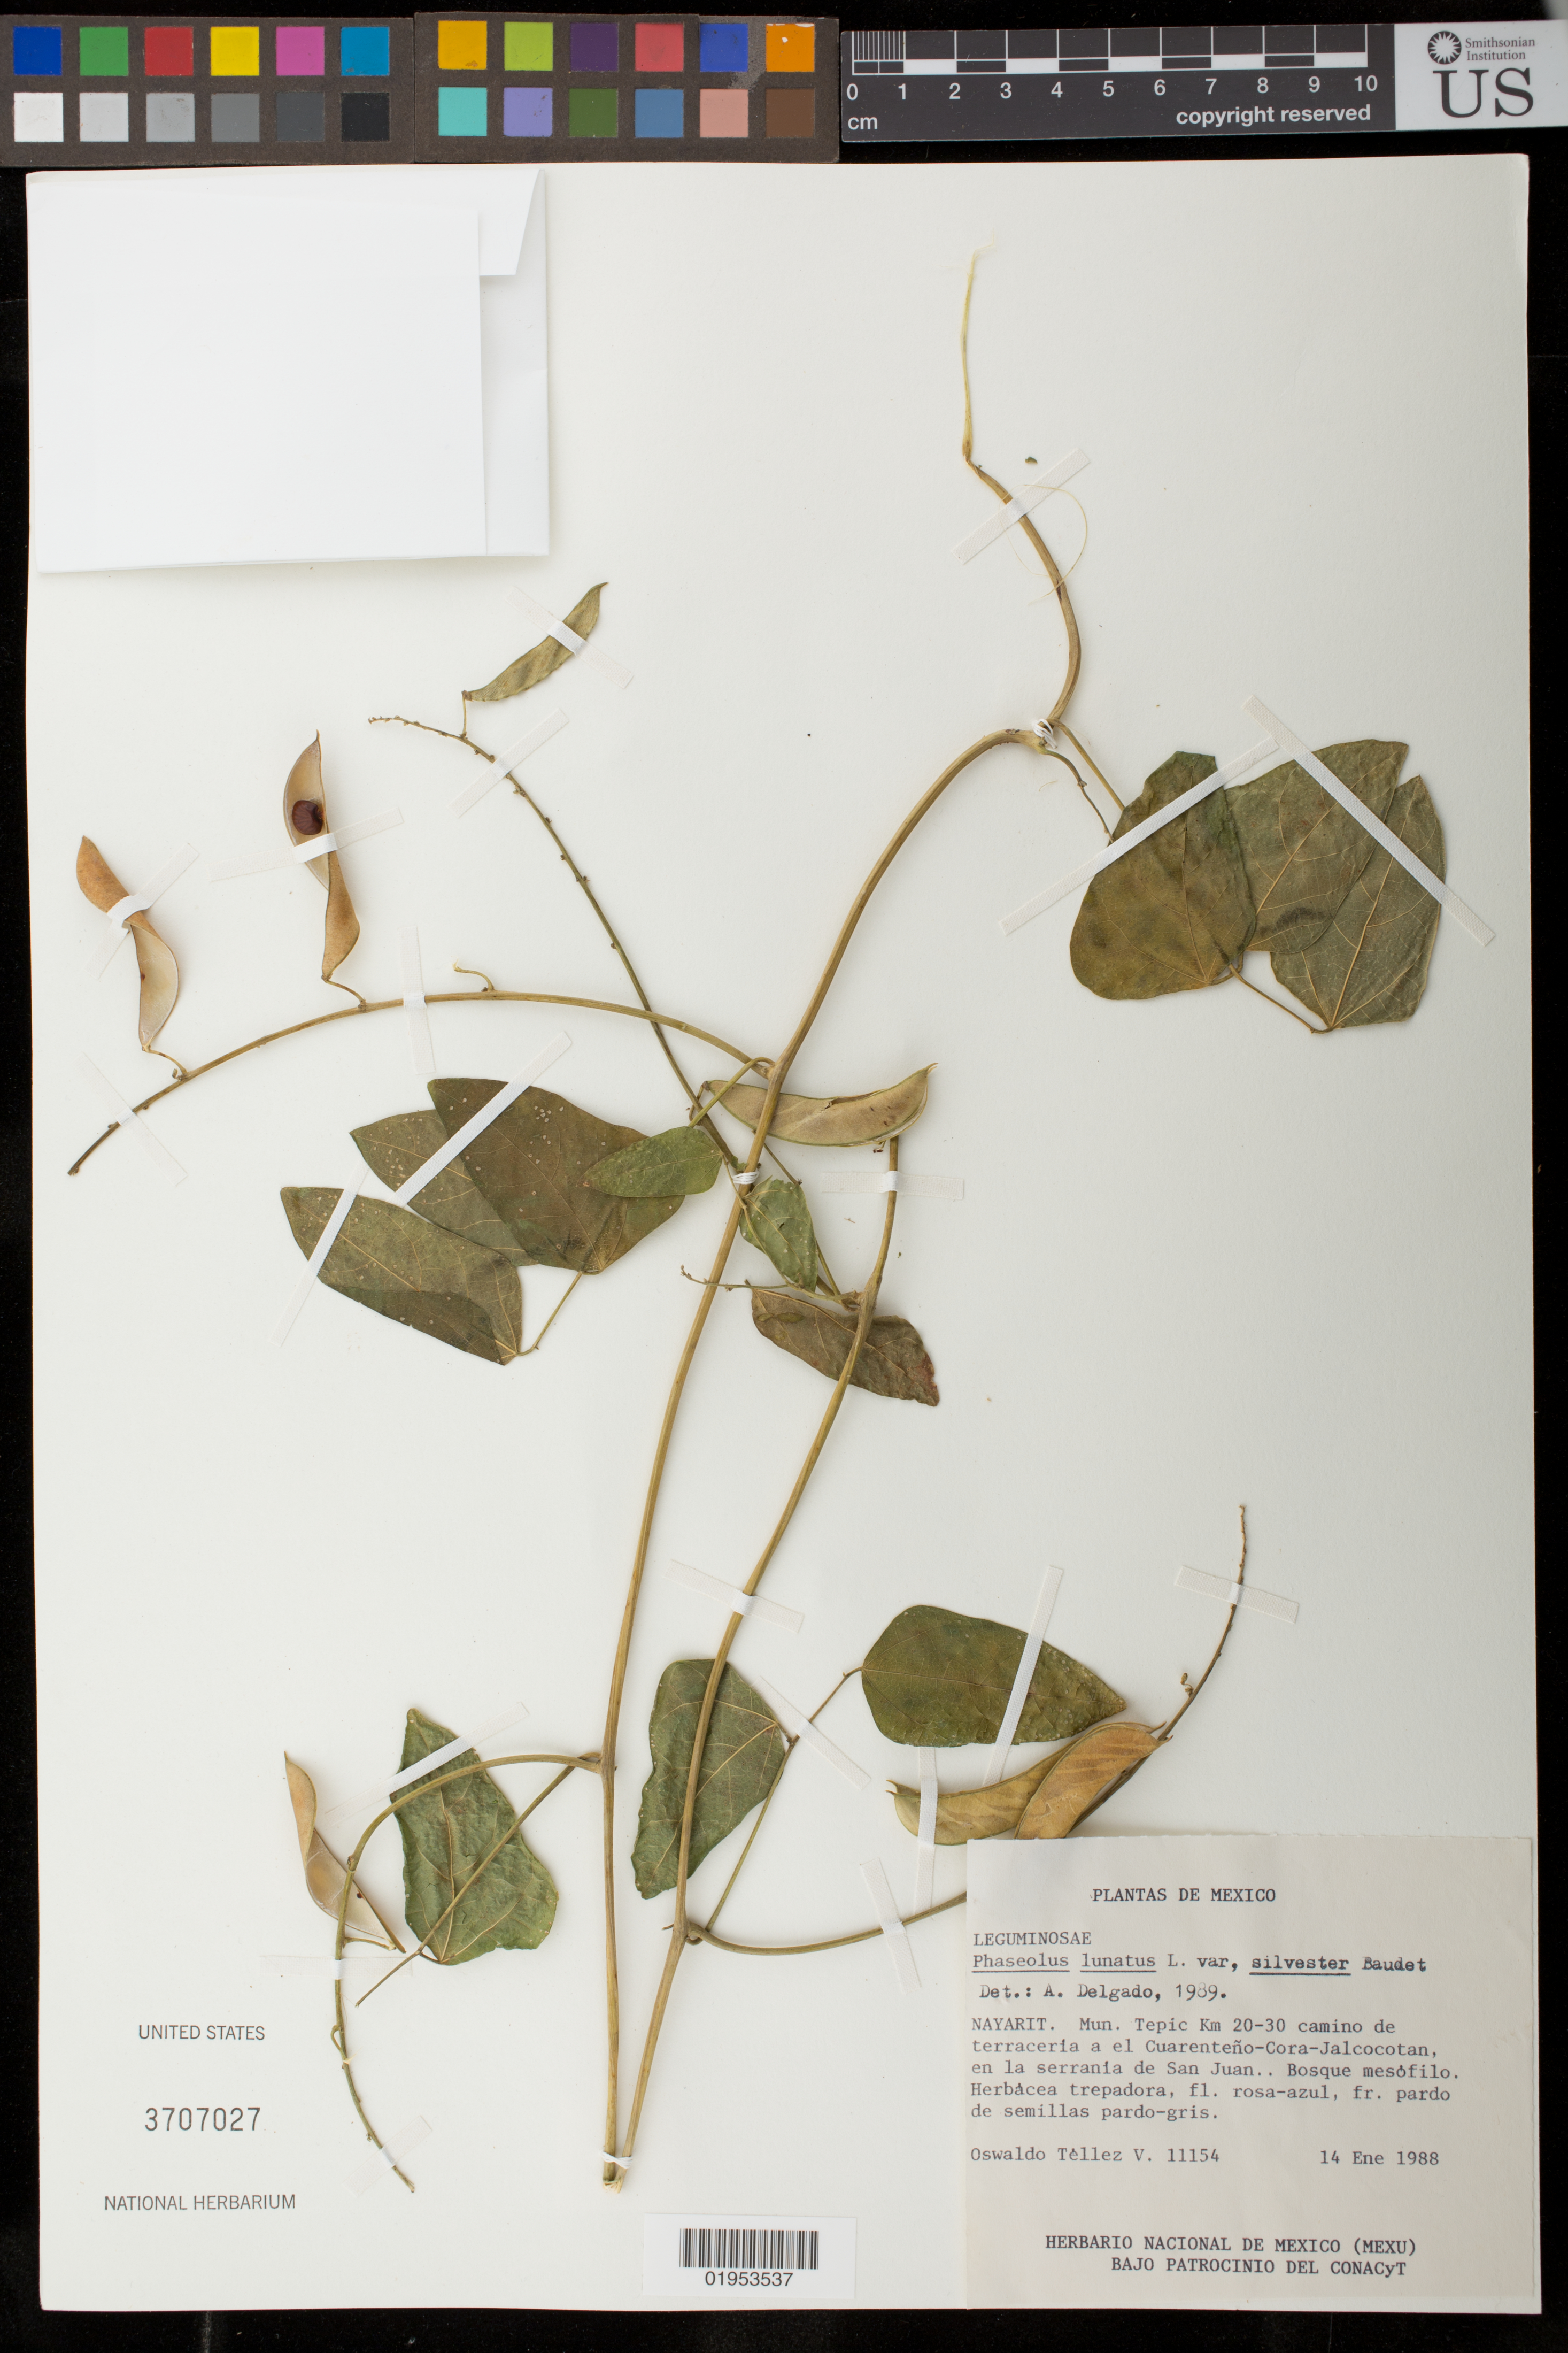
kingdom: Plantae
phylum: Tracheophyta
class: Magnoliopsida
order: Fabales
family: Fabaceae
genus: Phaseolus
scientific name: Phaseolus lunatus var. silvester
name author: Baudet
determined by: Delgado, A.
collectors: O. Téllez V.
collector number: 11154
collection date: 1988-01-14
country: Mexico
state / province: Nayarit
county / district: Tepic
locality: Km 20-30 camino de terraceria a el Cuarenteño-Cora-Jalcocotan, en la serrania de San Juan.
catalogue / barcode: US 3707027